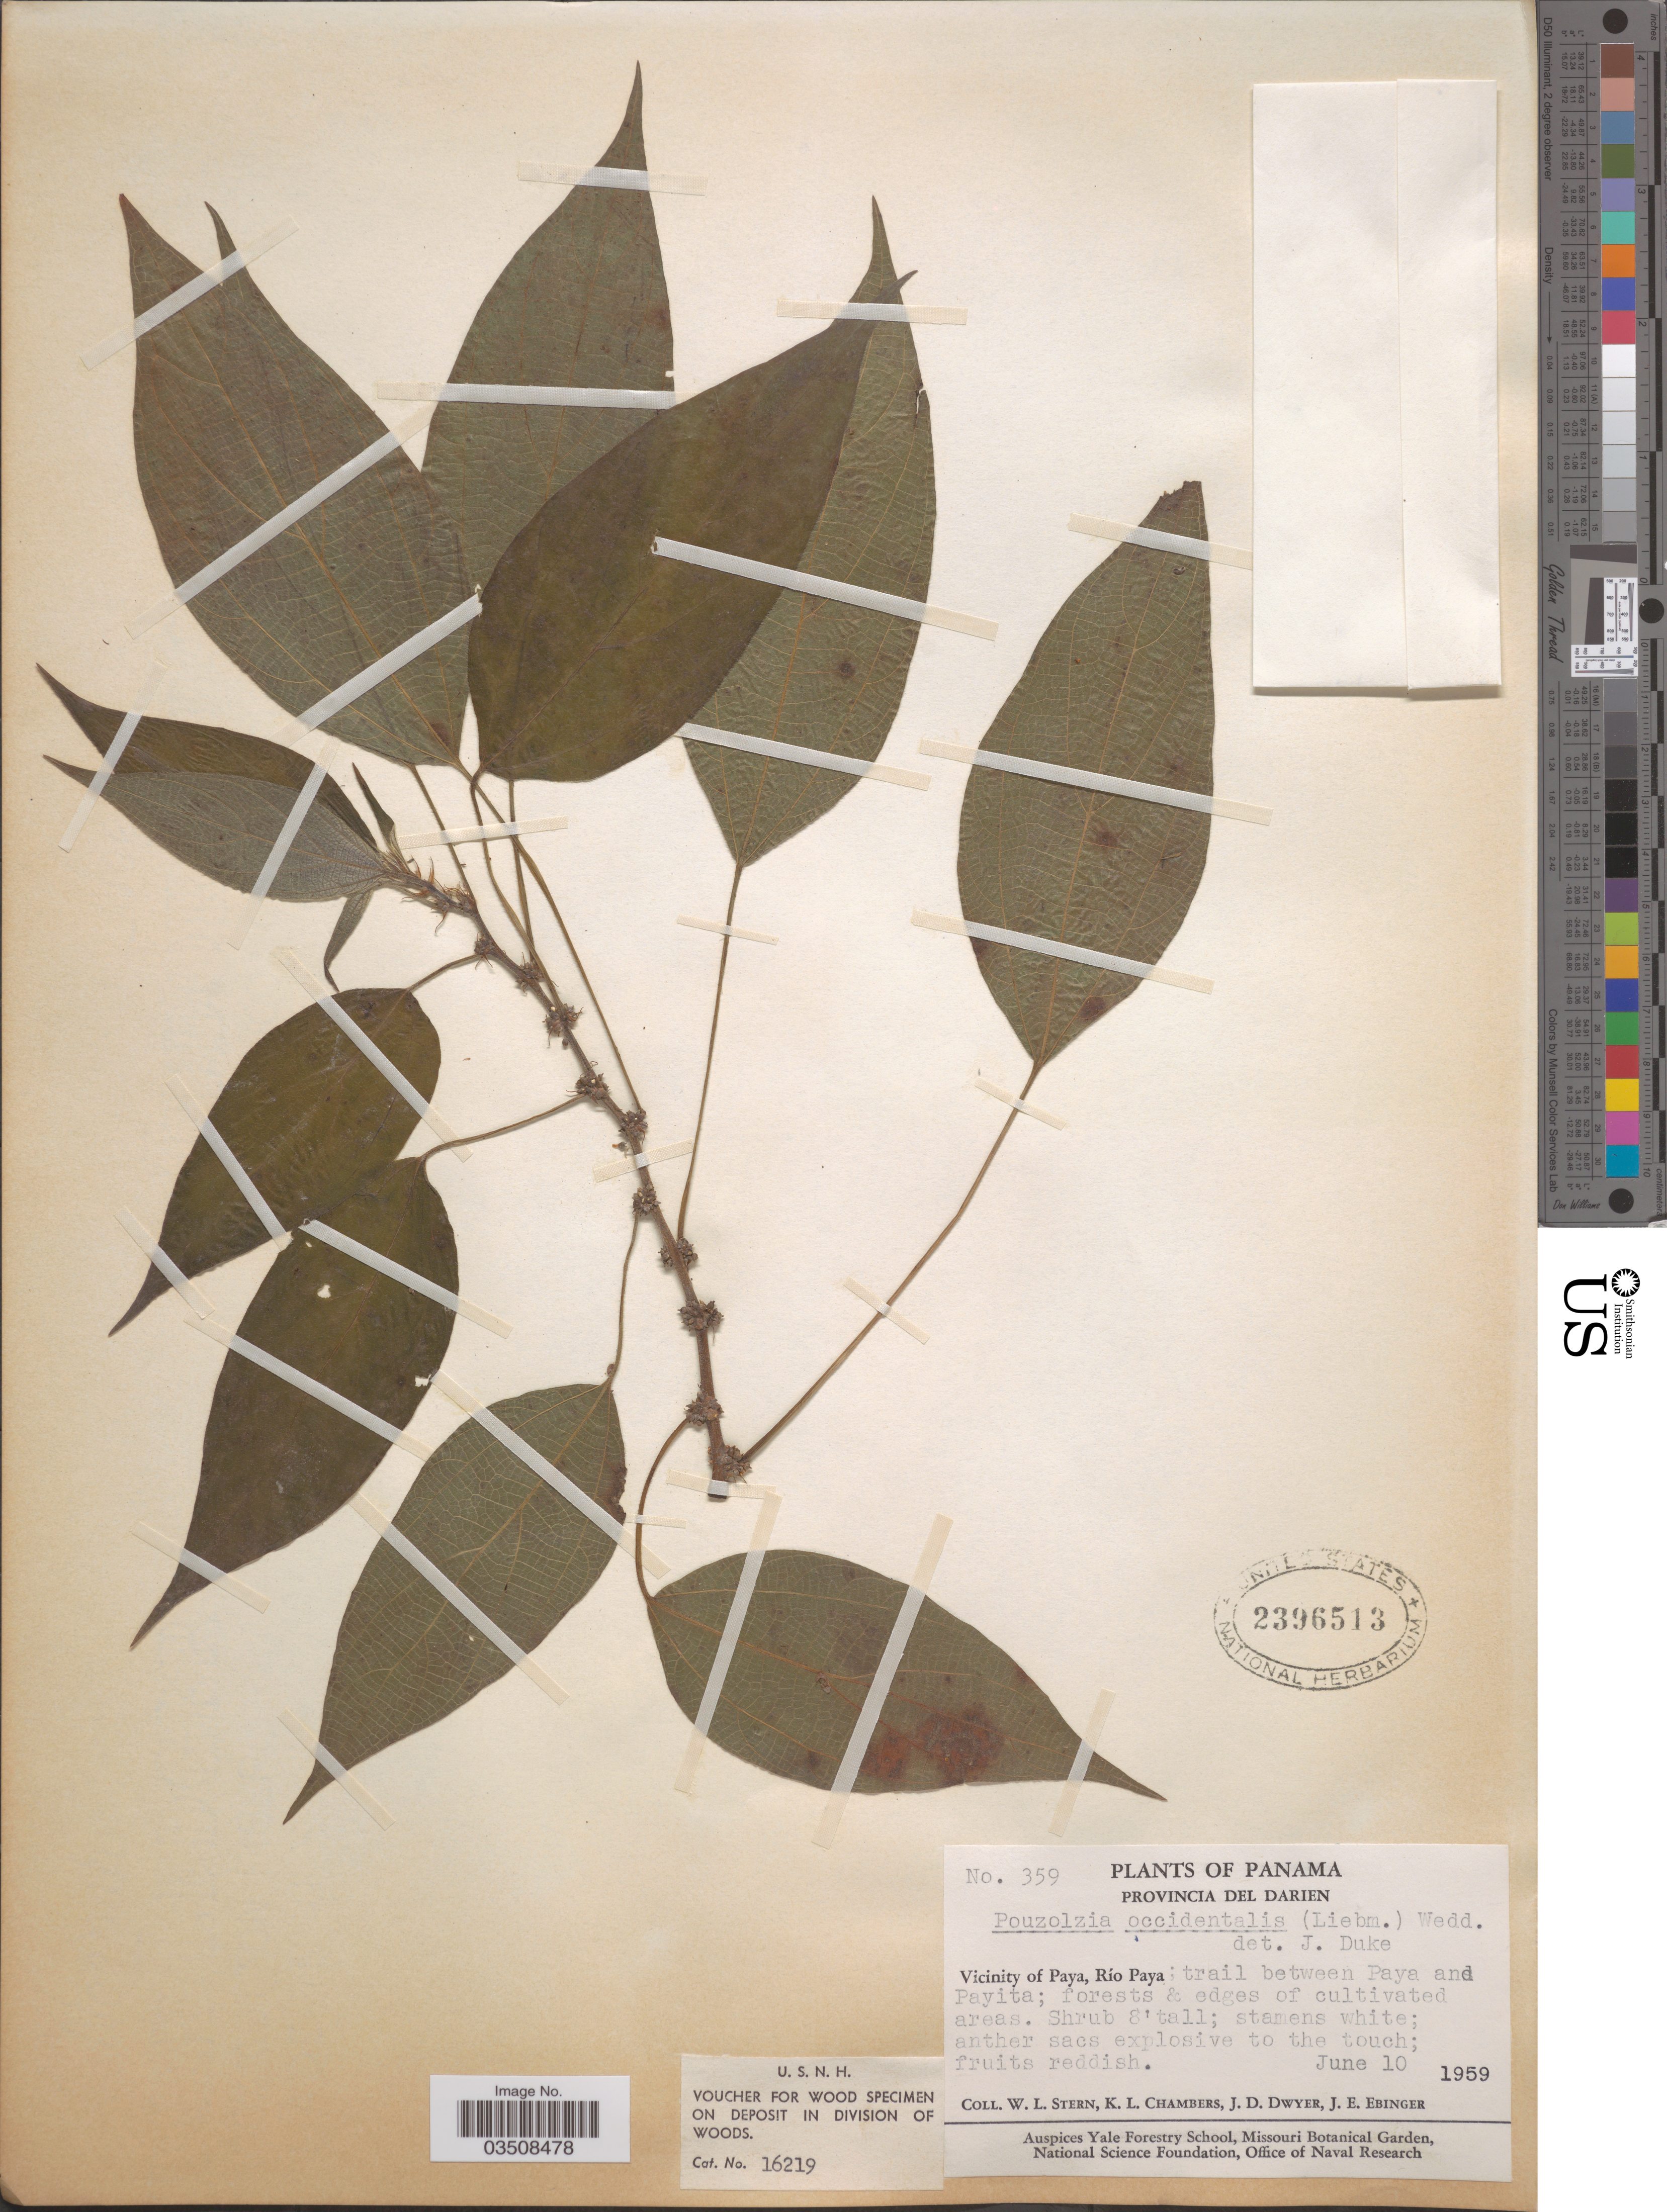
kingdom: Plantae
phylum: Tracheophyta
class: Magnoliopsida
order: Rosales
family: Urticaceae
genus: Pouzolzia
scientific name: Pouzolzia occidentalis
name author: (Liebm.) Wedd.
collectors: W. L. Stern, K. Chambers, J. D. Dwyer & J. Ebinger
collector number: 359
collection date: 1959-06-10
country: Panama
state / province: Darien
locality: Vicinity of Paya, Río Paya; trail between Paya and Payita.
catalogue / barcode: US 2396513